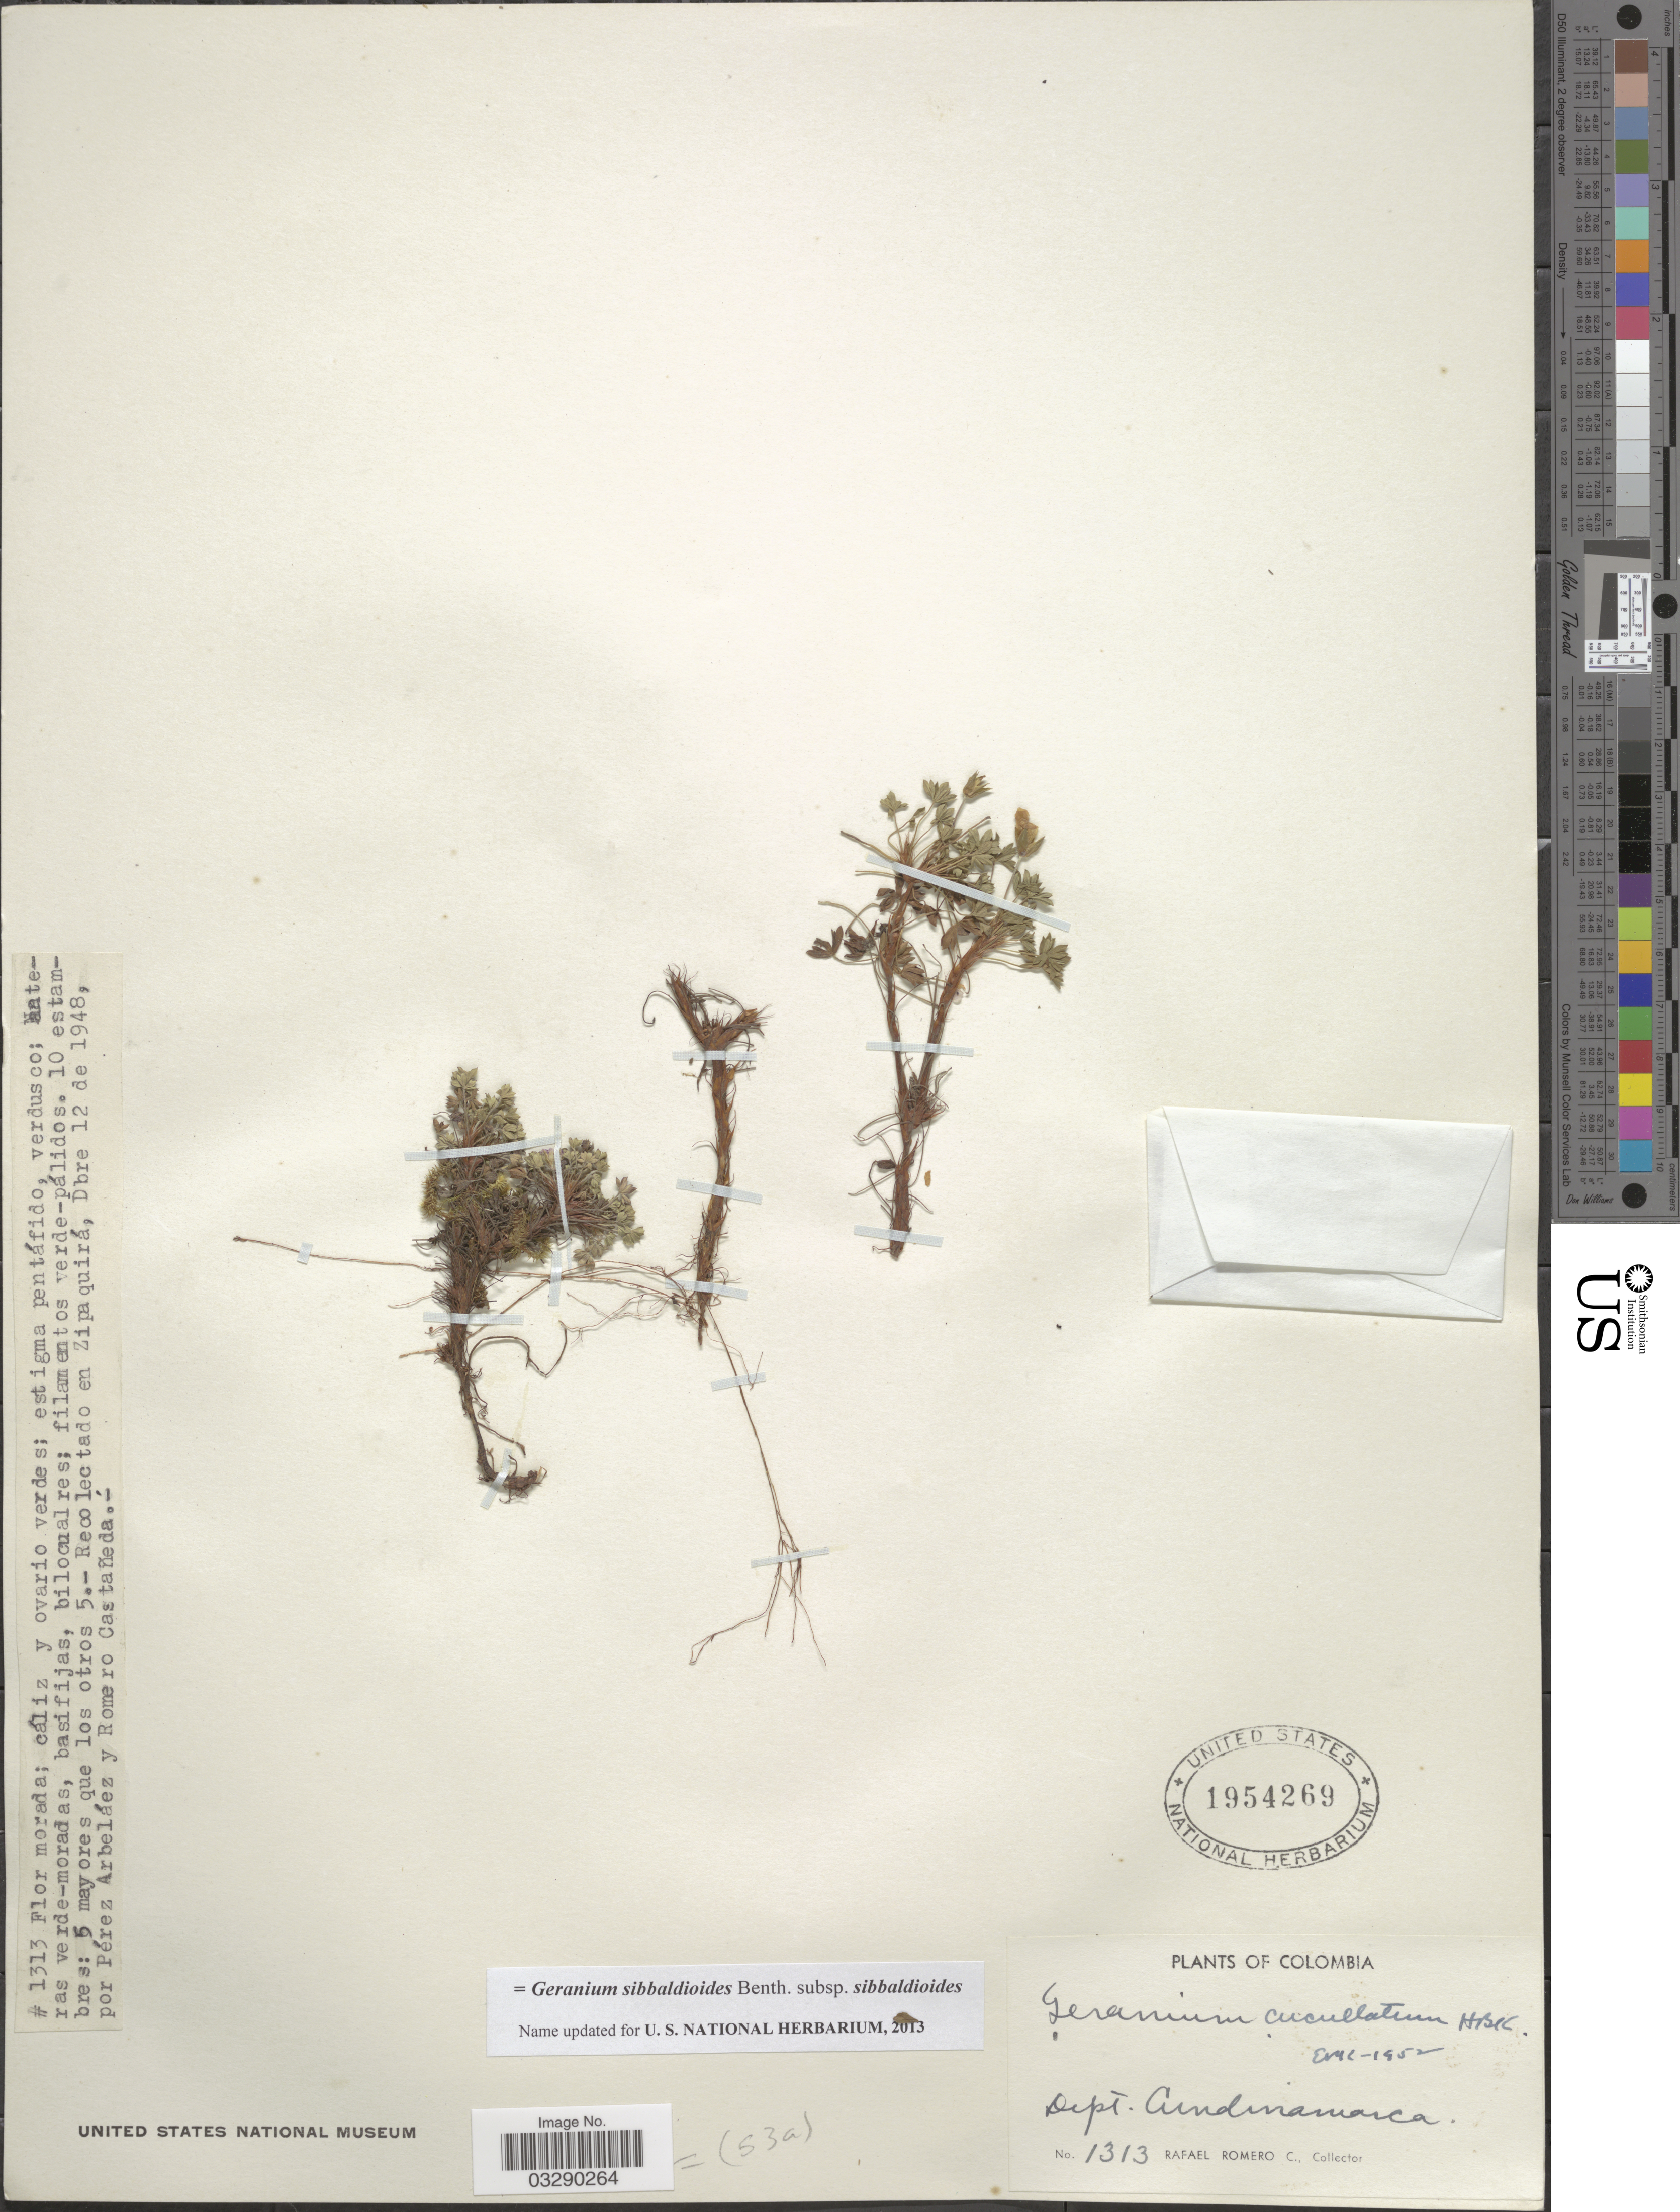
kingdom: Plantae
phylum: Tracheophyta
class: Magnoliopsida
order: Geraniales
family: Geraniaceae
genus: Geranium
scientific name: Geranium sibbaldioides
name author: Benth.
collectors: E. Pérez Arbeláez & R. Romero Castañeda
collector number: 1313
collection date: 1948-12-12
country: Colombia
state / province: Cundinamarca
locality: Dept. Cundinamarca. Zipaquirá.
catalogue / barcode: US 1954269